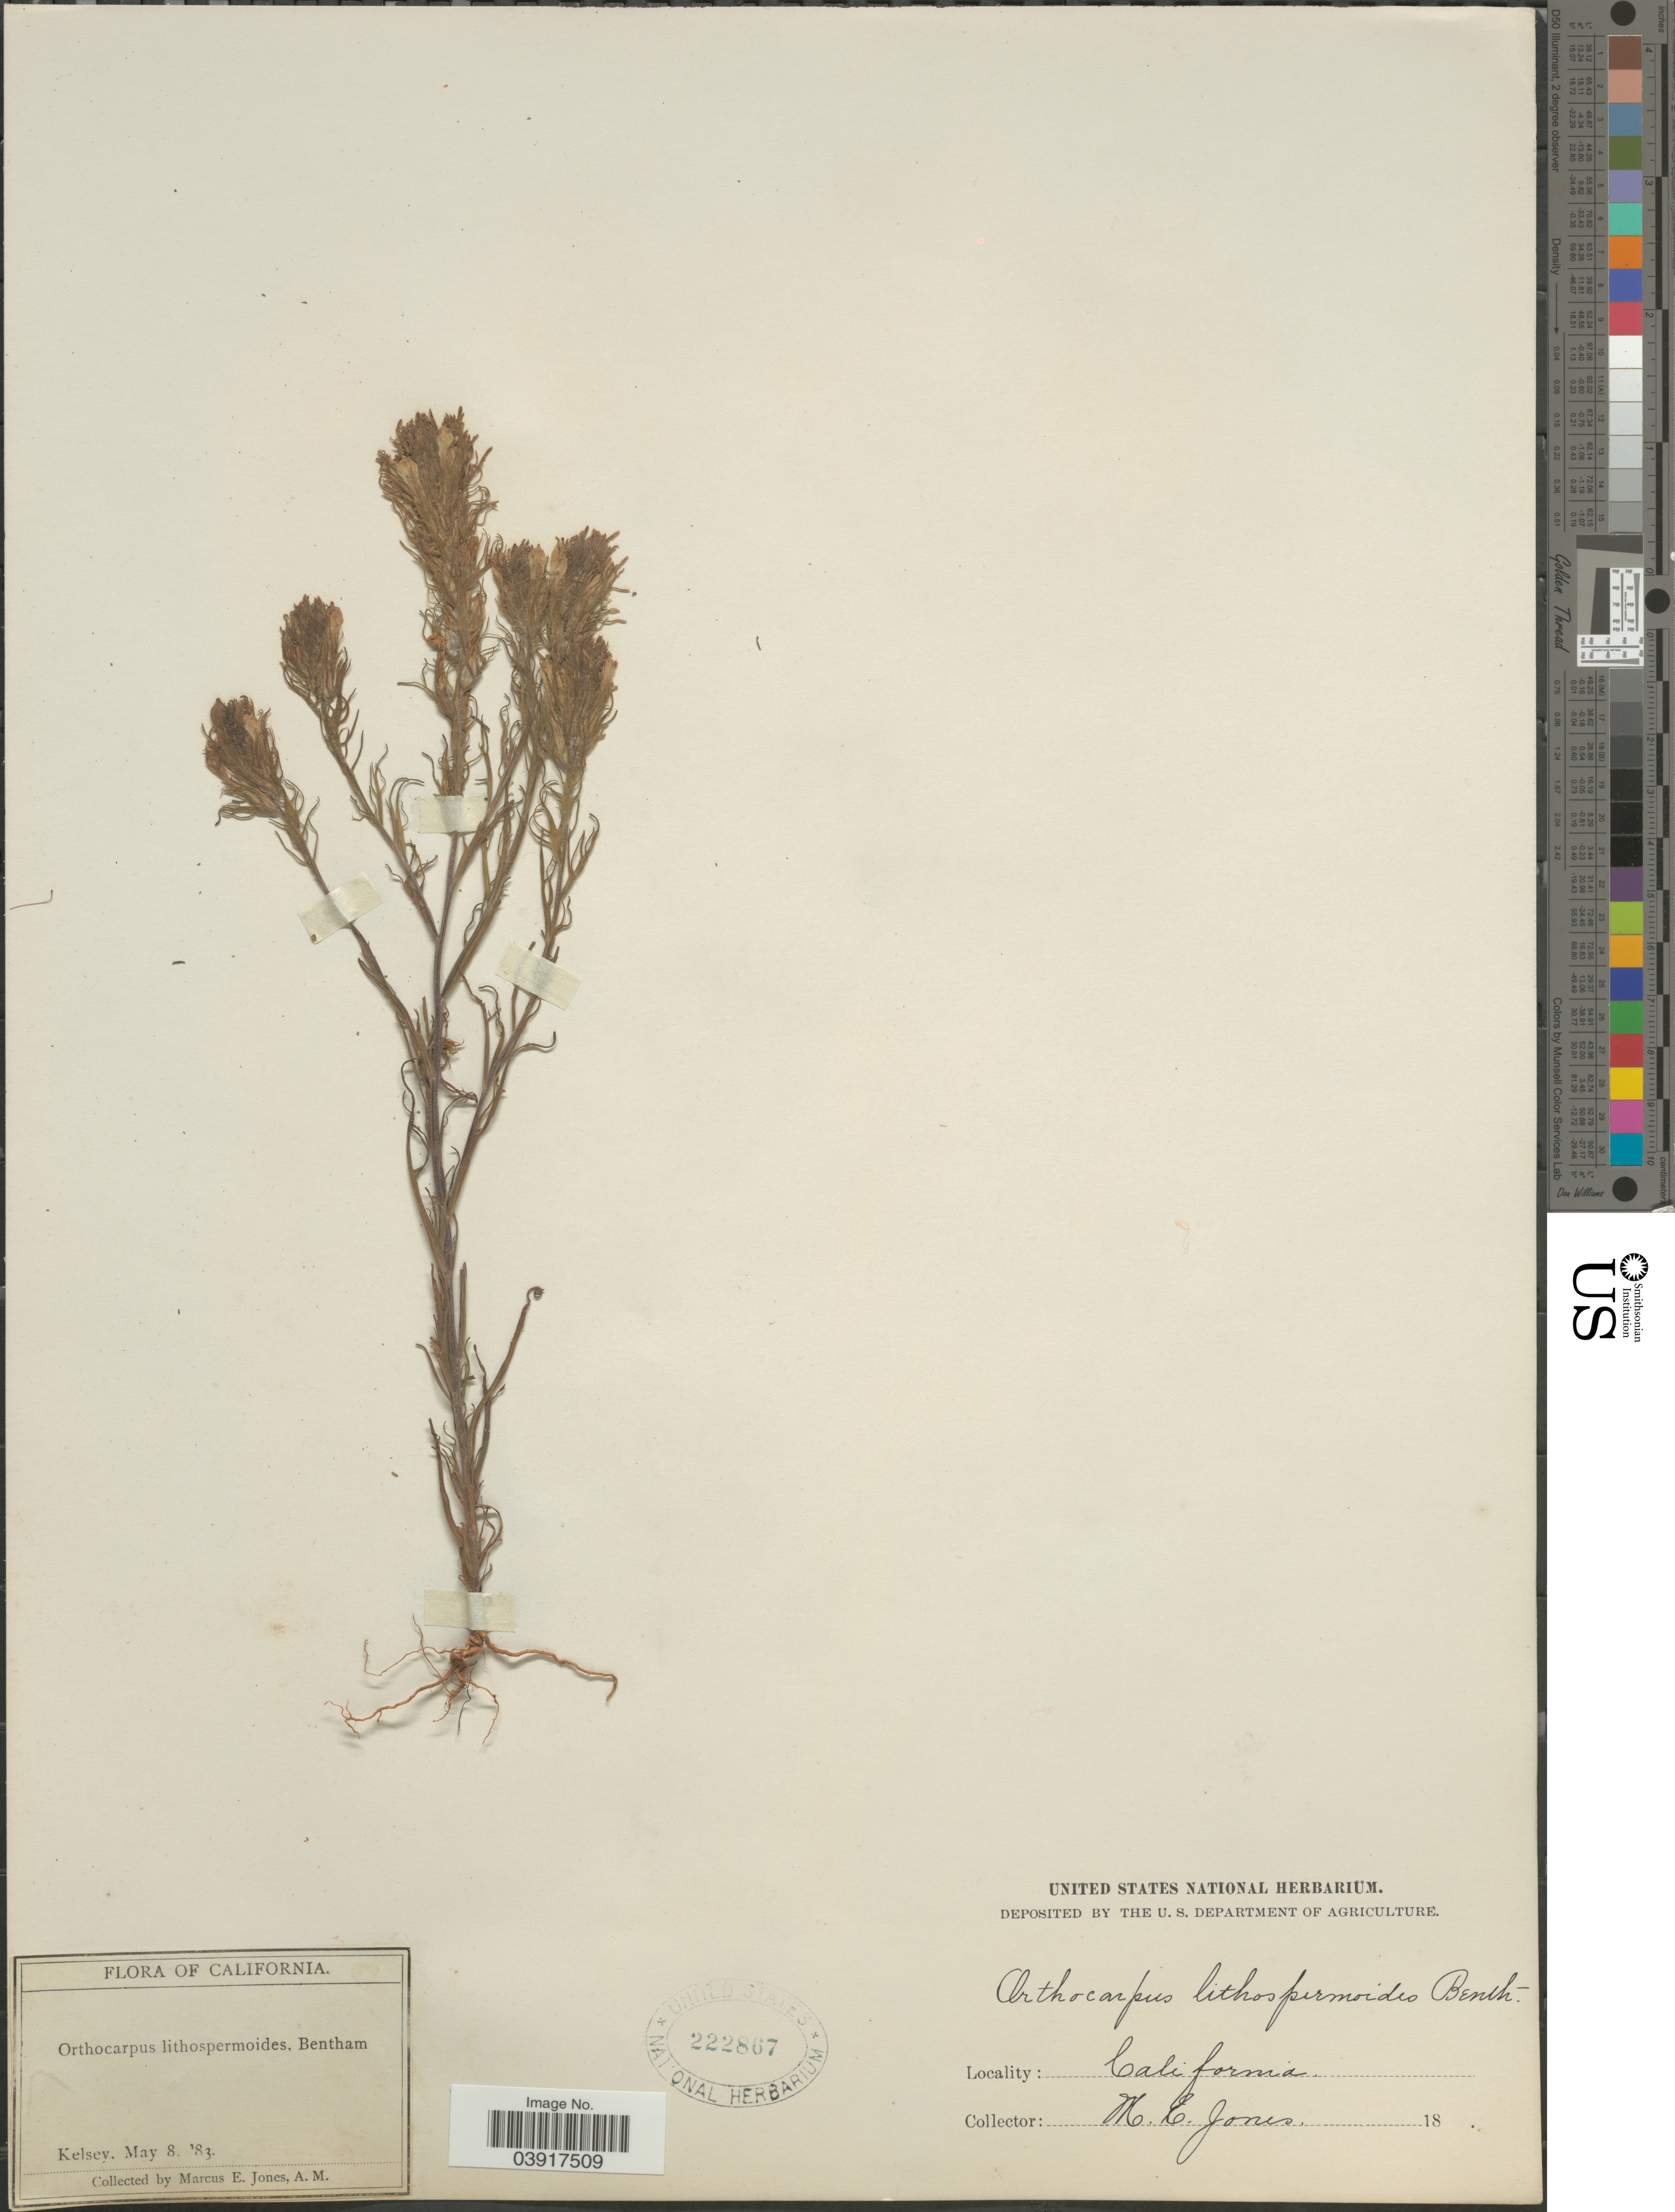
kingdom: Plantae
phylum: Tracheophyta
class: Magnoliopsida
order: Lamiales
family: Orobanchaceae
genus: Orthocarpus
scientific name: Orthocarpus lithospermoides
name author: Benth.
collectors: M. E. Jones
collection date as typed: Transcribed d/m/y: 8/5/83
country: United States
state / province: California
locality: Kelsey.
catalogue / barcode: US 222867